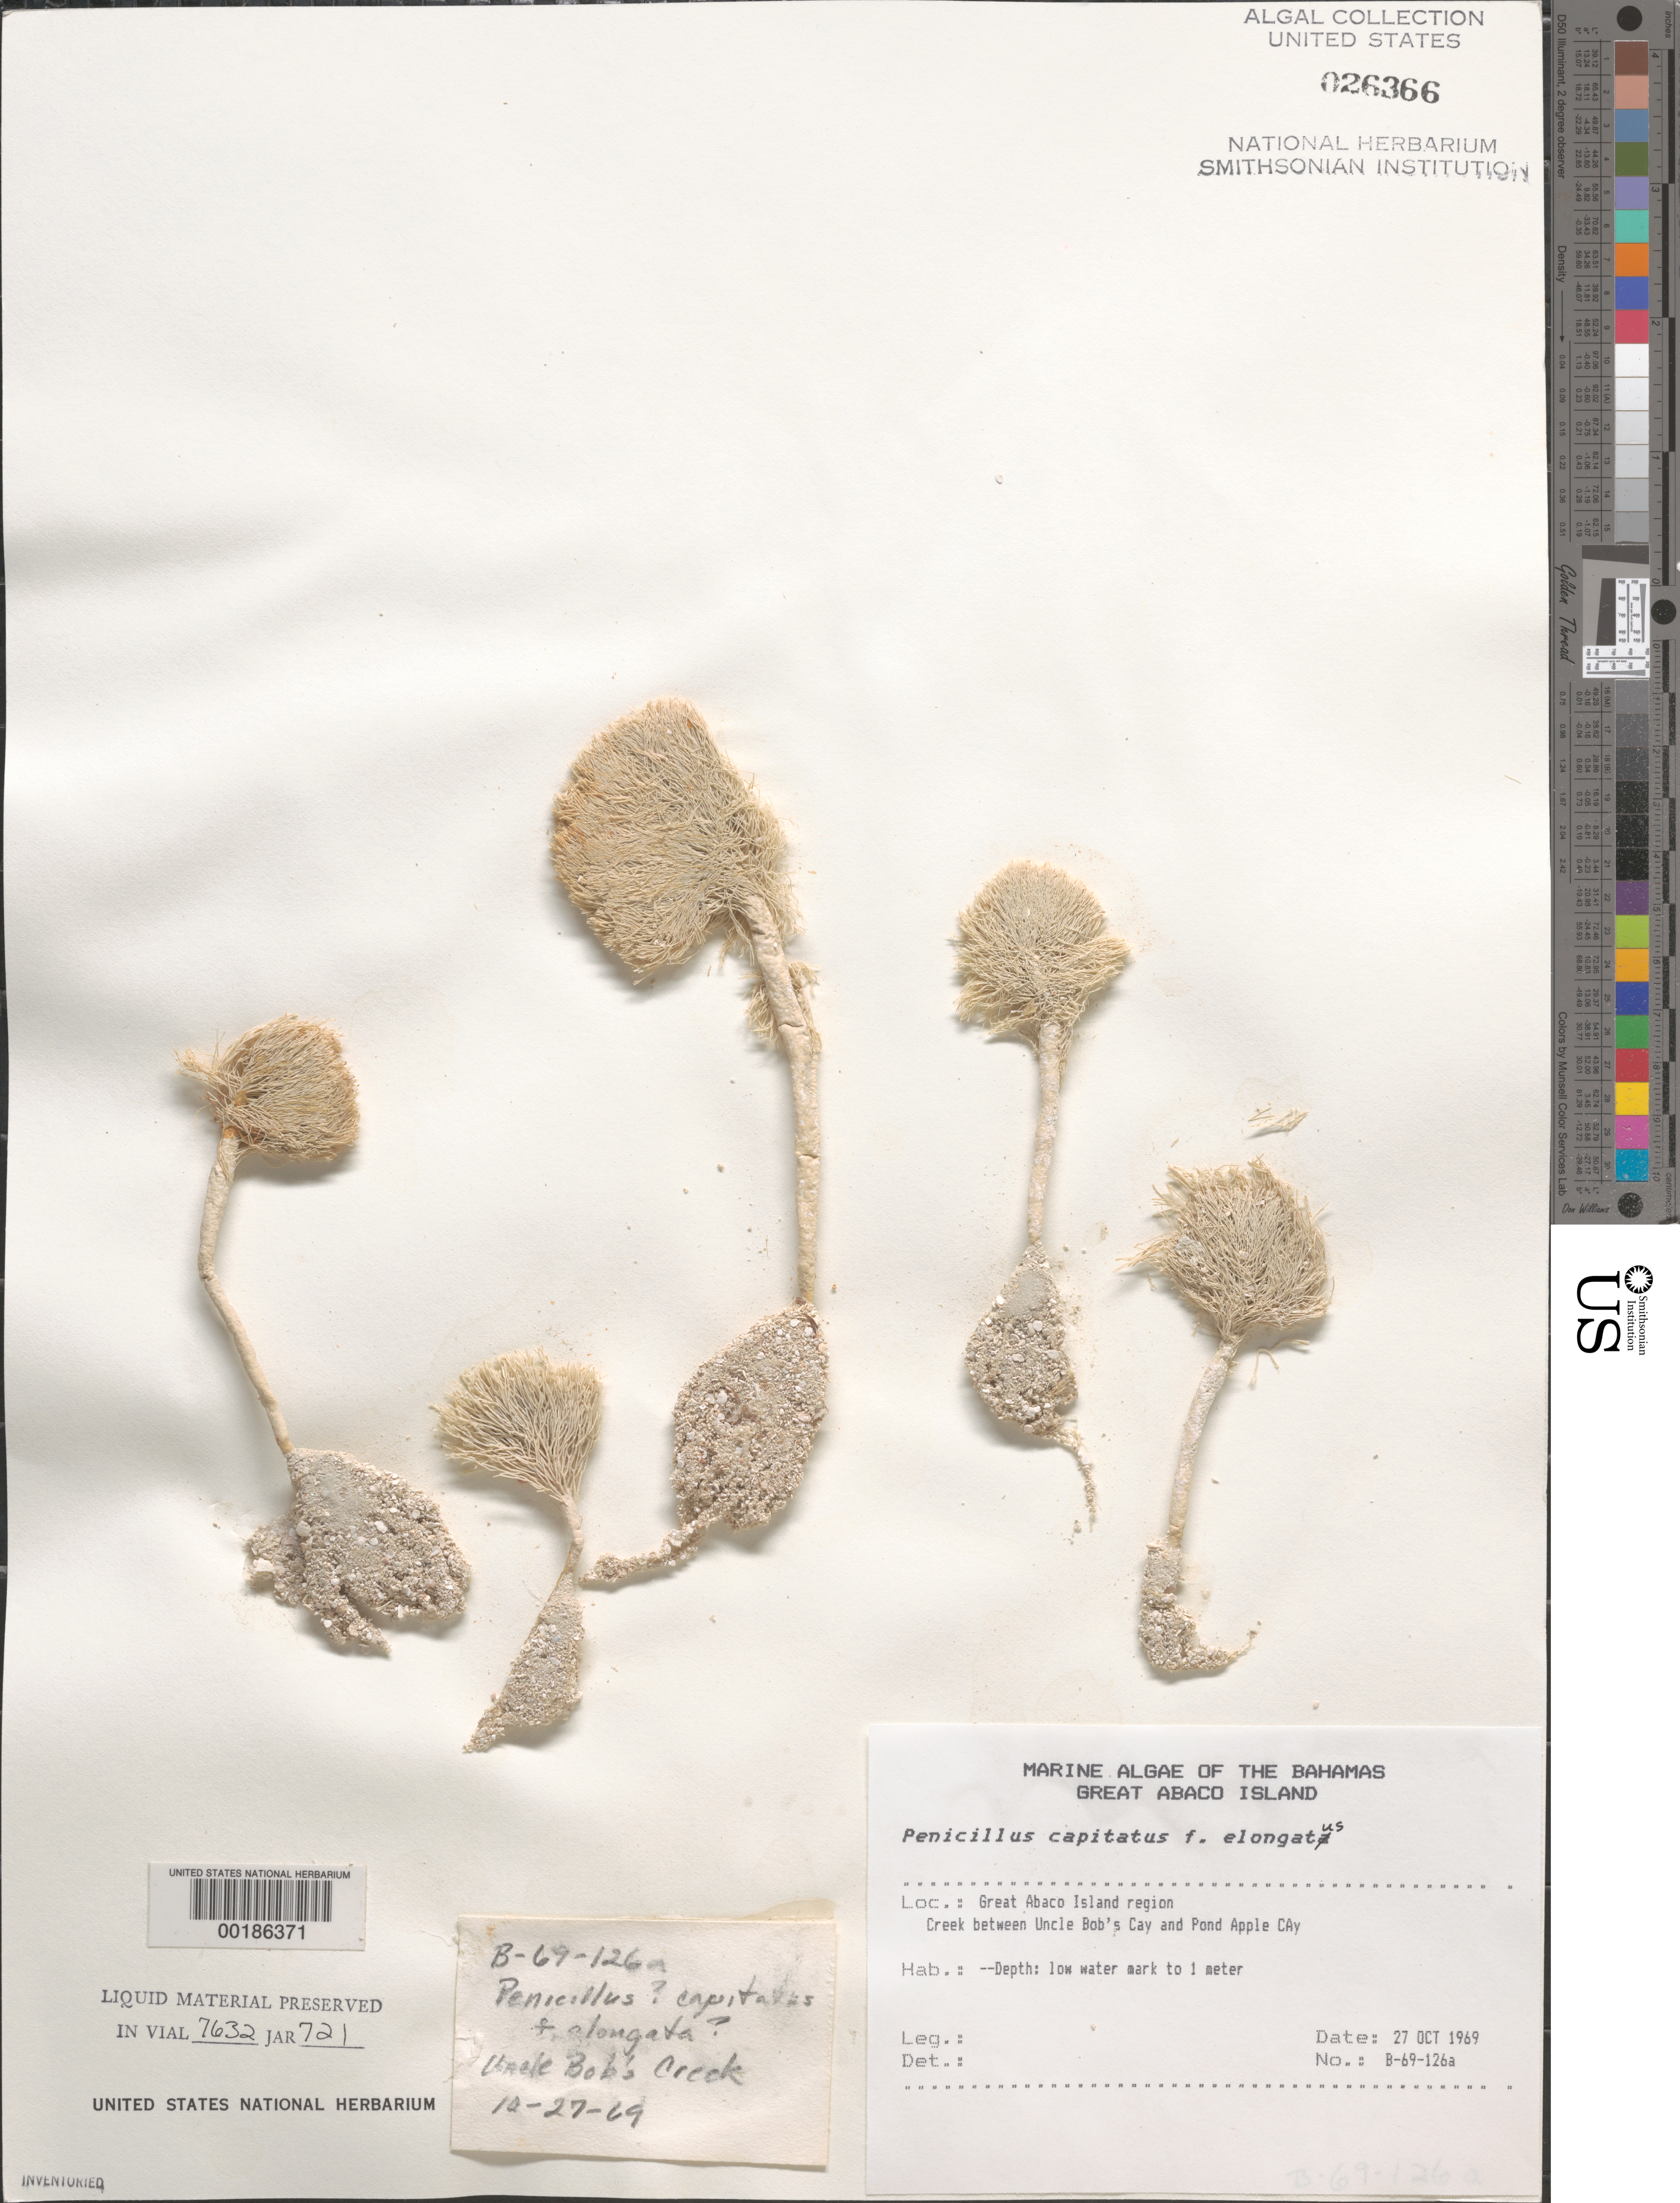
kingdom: Plantae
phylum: Chlorophyta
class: Ulvophyceae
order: Bryopsidales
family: Udoteaceae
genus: Penicillus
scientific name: Penicillus capitatus f. elongatus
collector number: B-69-126a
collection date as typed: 27 Oct 1969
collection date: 1969-10-27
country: Bahamas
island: Great Abaco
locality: Between Uncle Bob's Cay and Pond Apple Cay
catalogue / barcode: US 26366